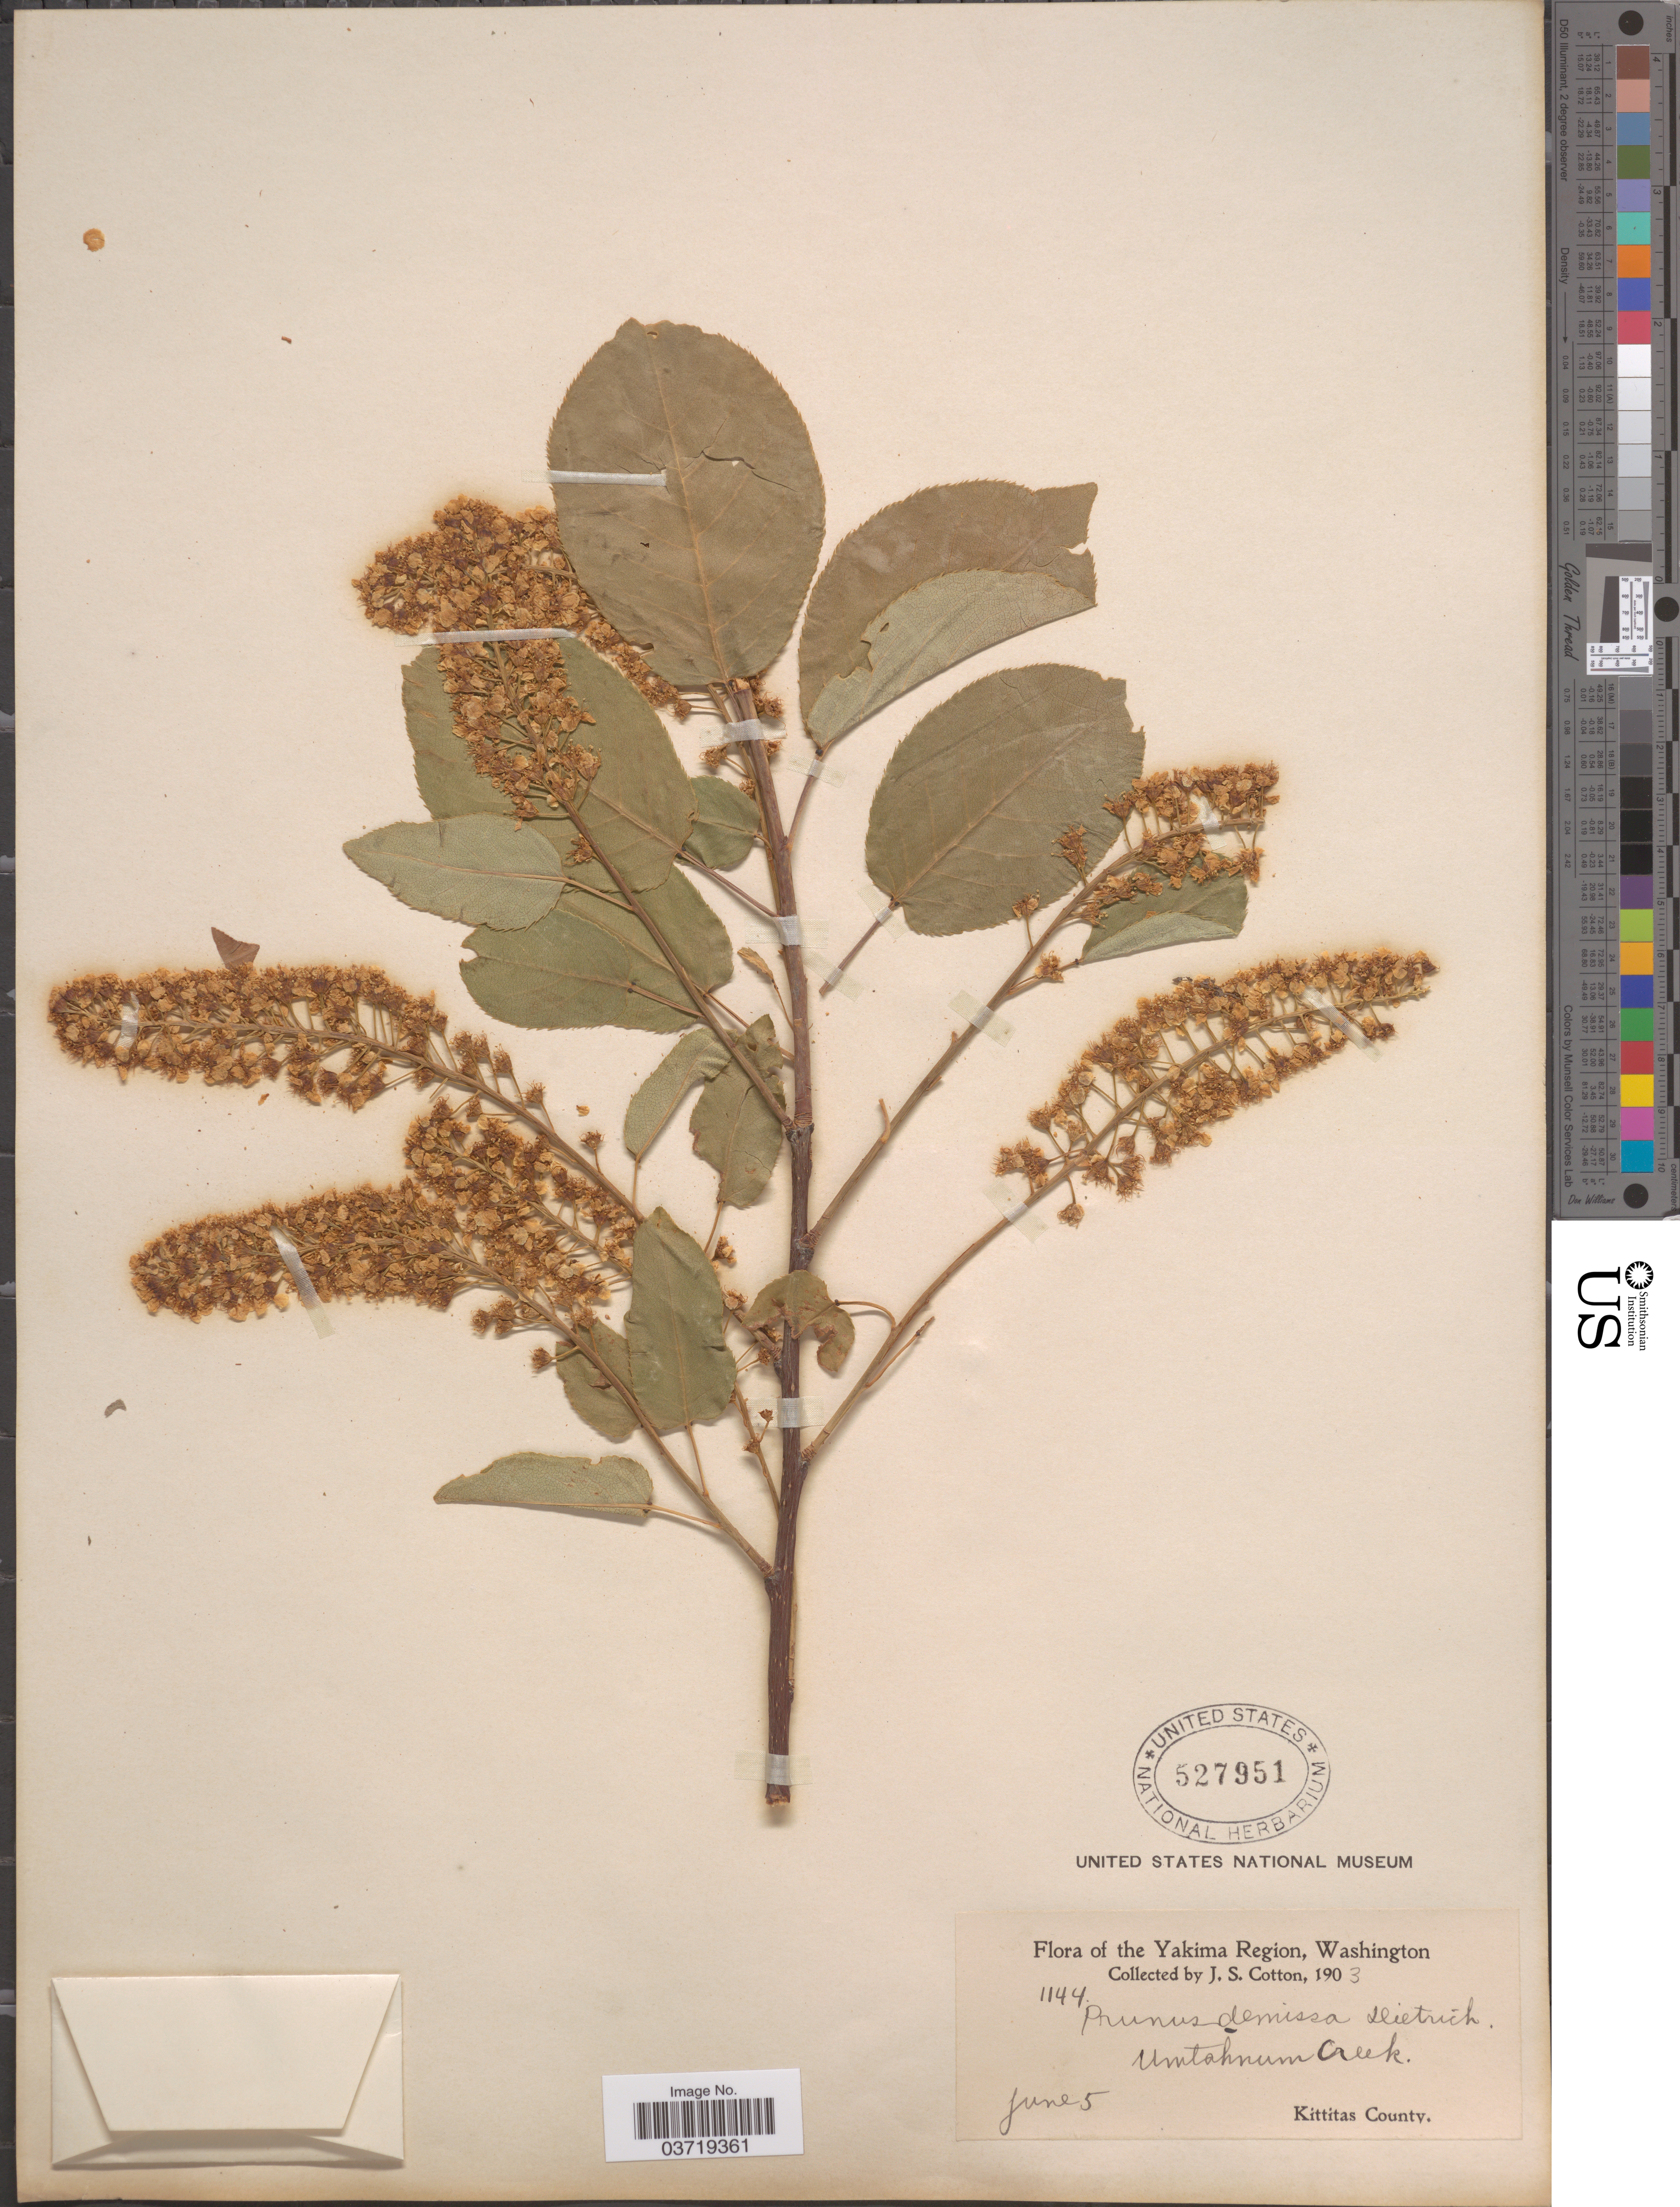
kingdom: Plantae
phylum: Tracheophyta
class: Magnoliopsida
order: Rosales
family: Rosaceae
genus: Prunus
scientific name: Prunus virginiana var. demissa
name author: (Nutt.) Torr.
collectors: J. S. Cotton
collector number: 1144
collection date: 1903-06-05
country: United States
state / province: Washington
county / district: Kittitas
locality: The Yakima Region. Umtahnum Creek. Kittitas County.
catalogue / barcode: US 527951